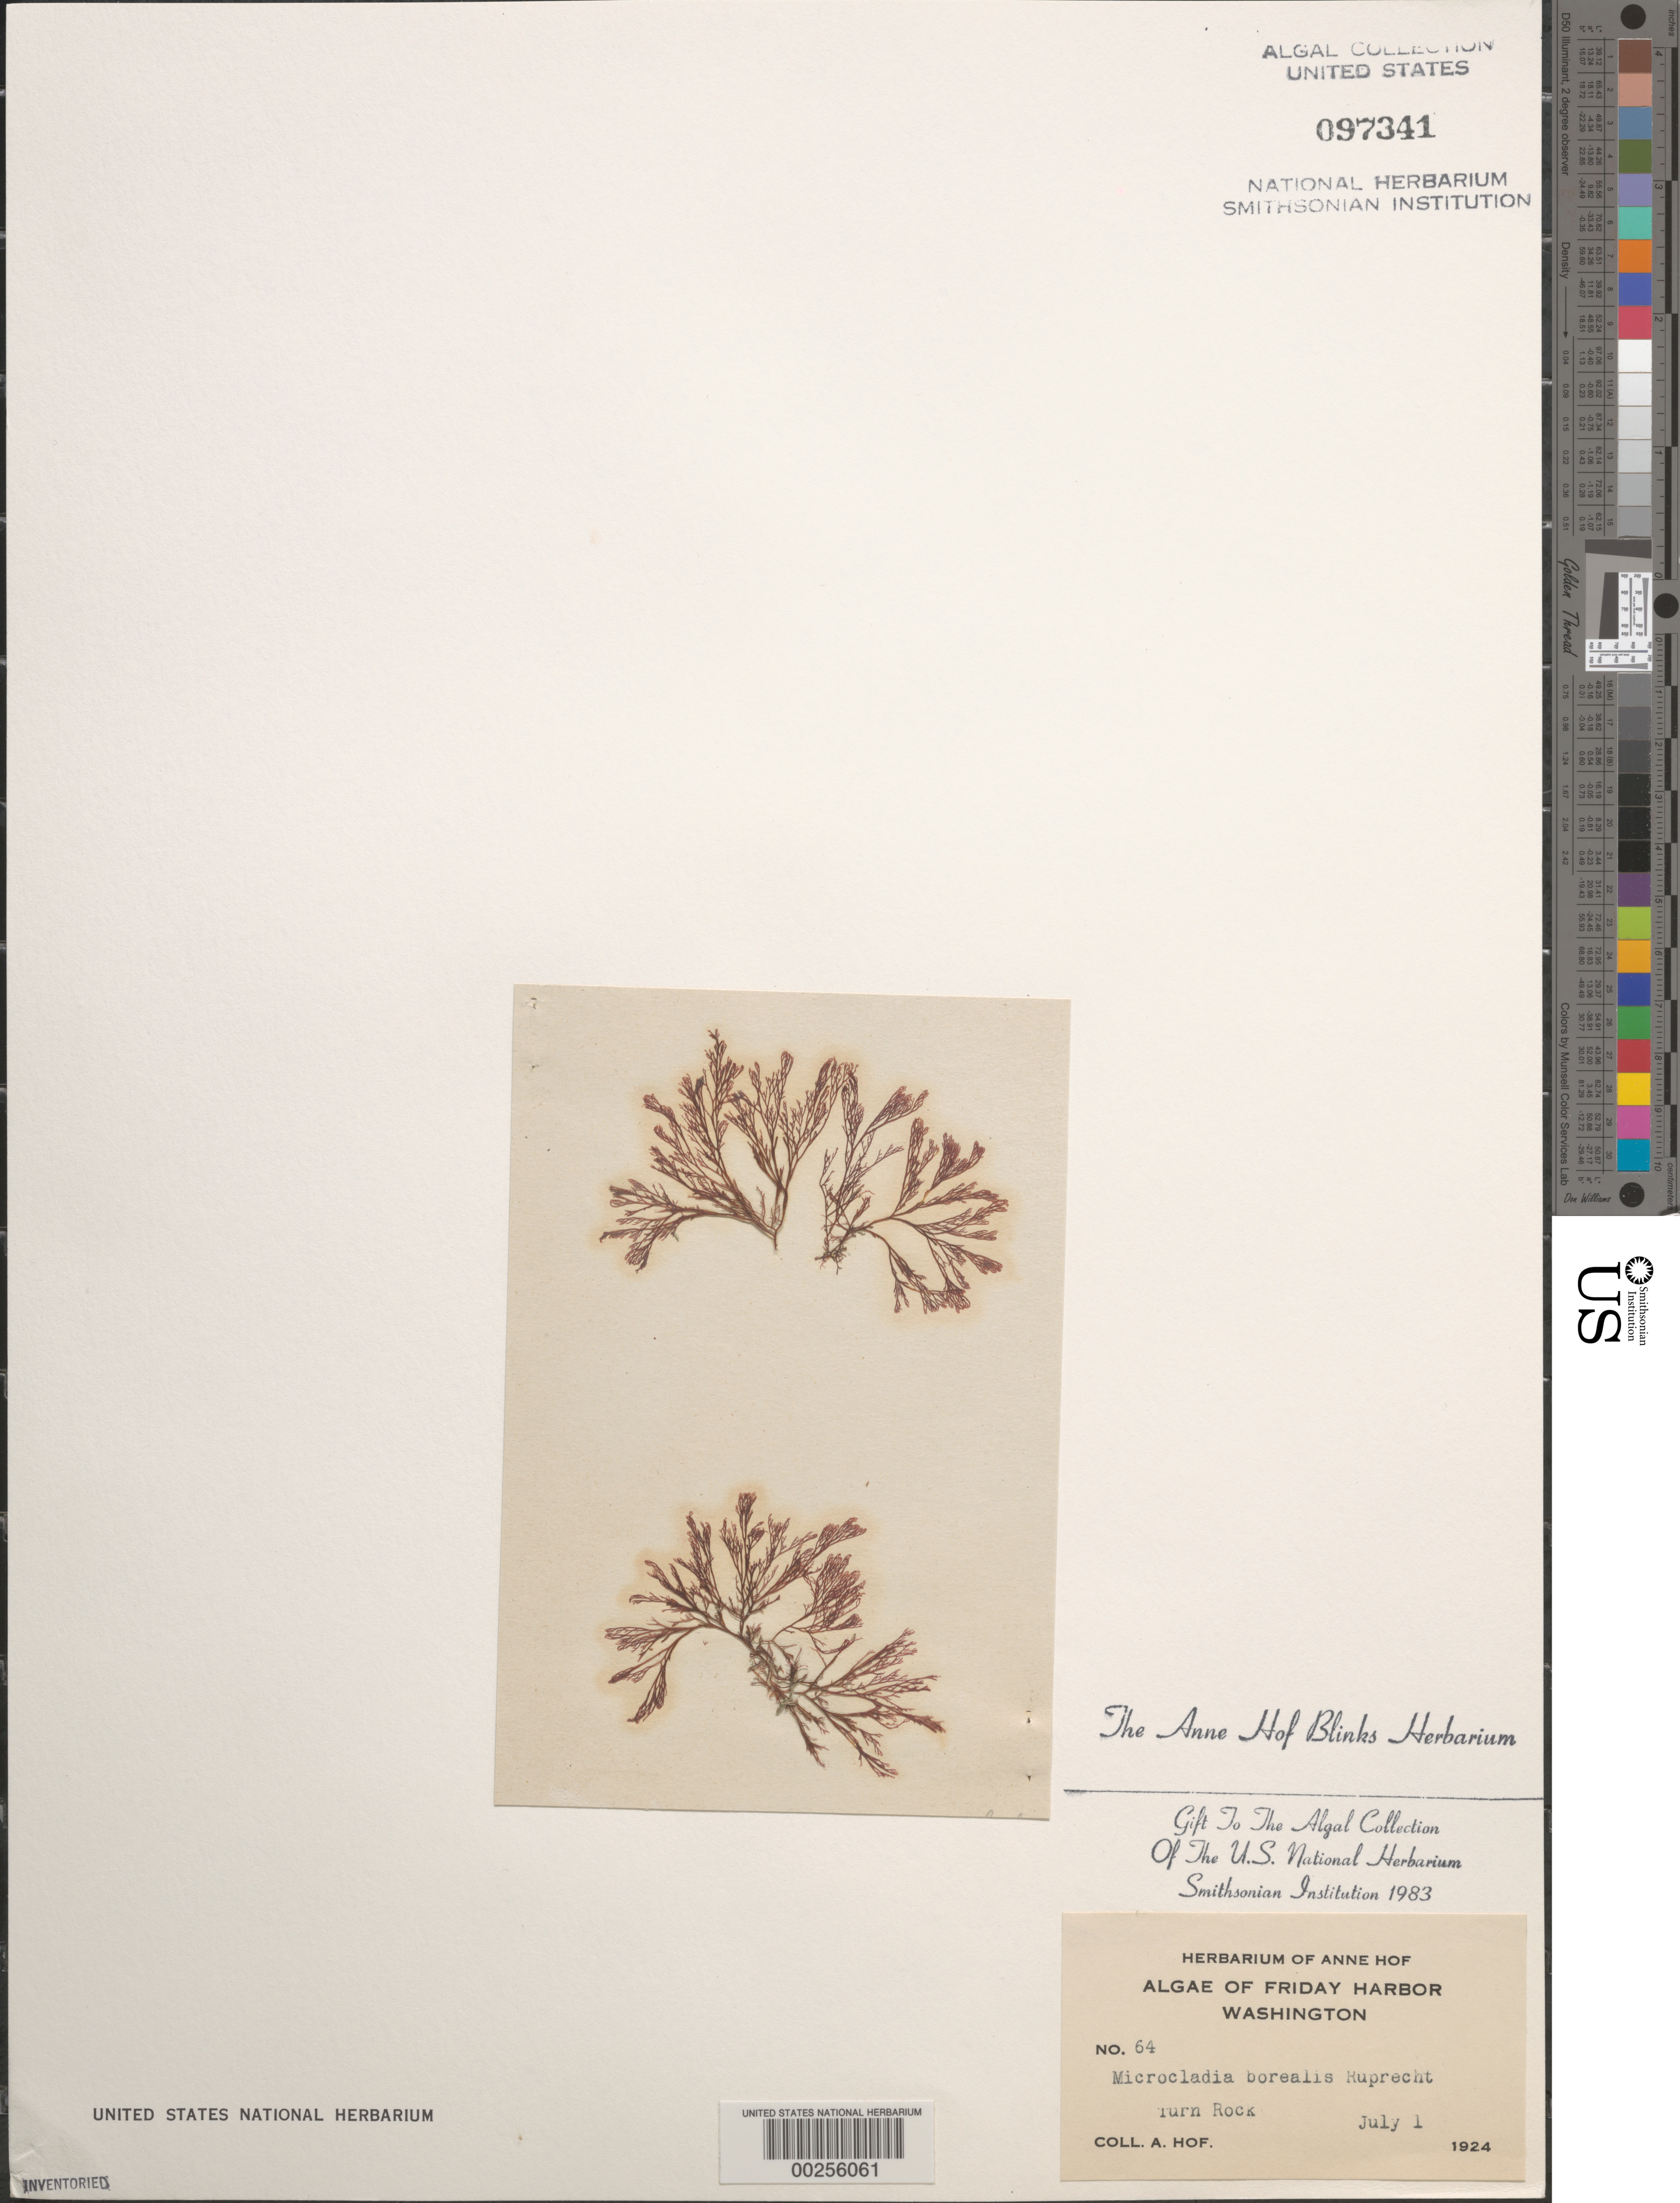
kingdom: Plantae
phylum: Rhodophyta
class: Florideophyceae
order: Ceramiales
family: Ceramiaceae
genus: Microcladia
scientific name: Microcladia borealis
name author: Rupr.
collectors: A. Blinks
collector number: AHB 64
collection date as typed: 01 Jul 1924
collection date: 1924-07-01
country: United States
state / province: Washington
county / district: San Juan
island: San Juan Island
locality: Friday Harbor, Turn Rock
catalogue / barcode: US 97341